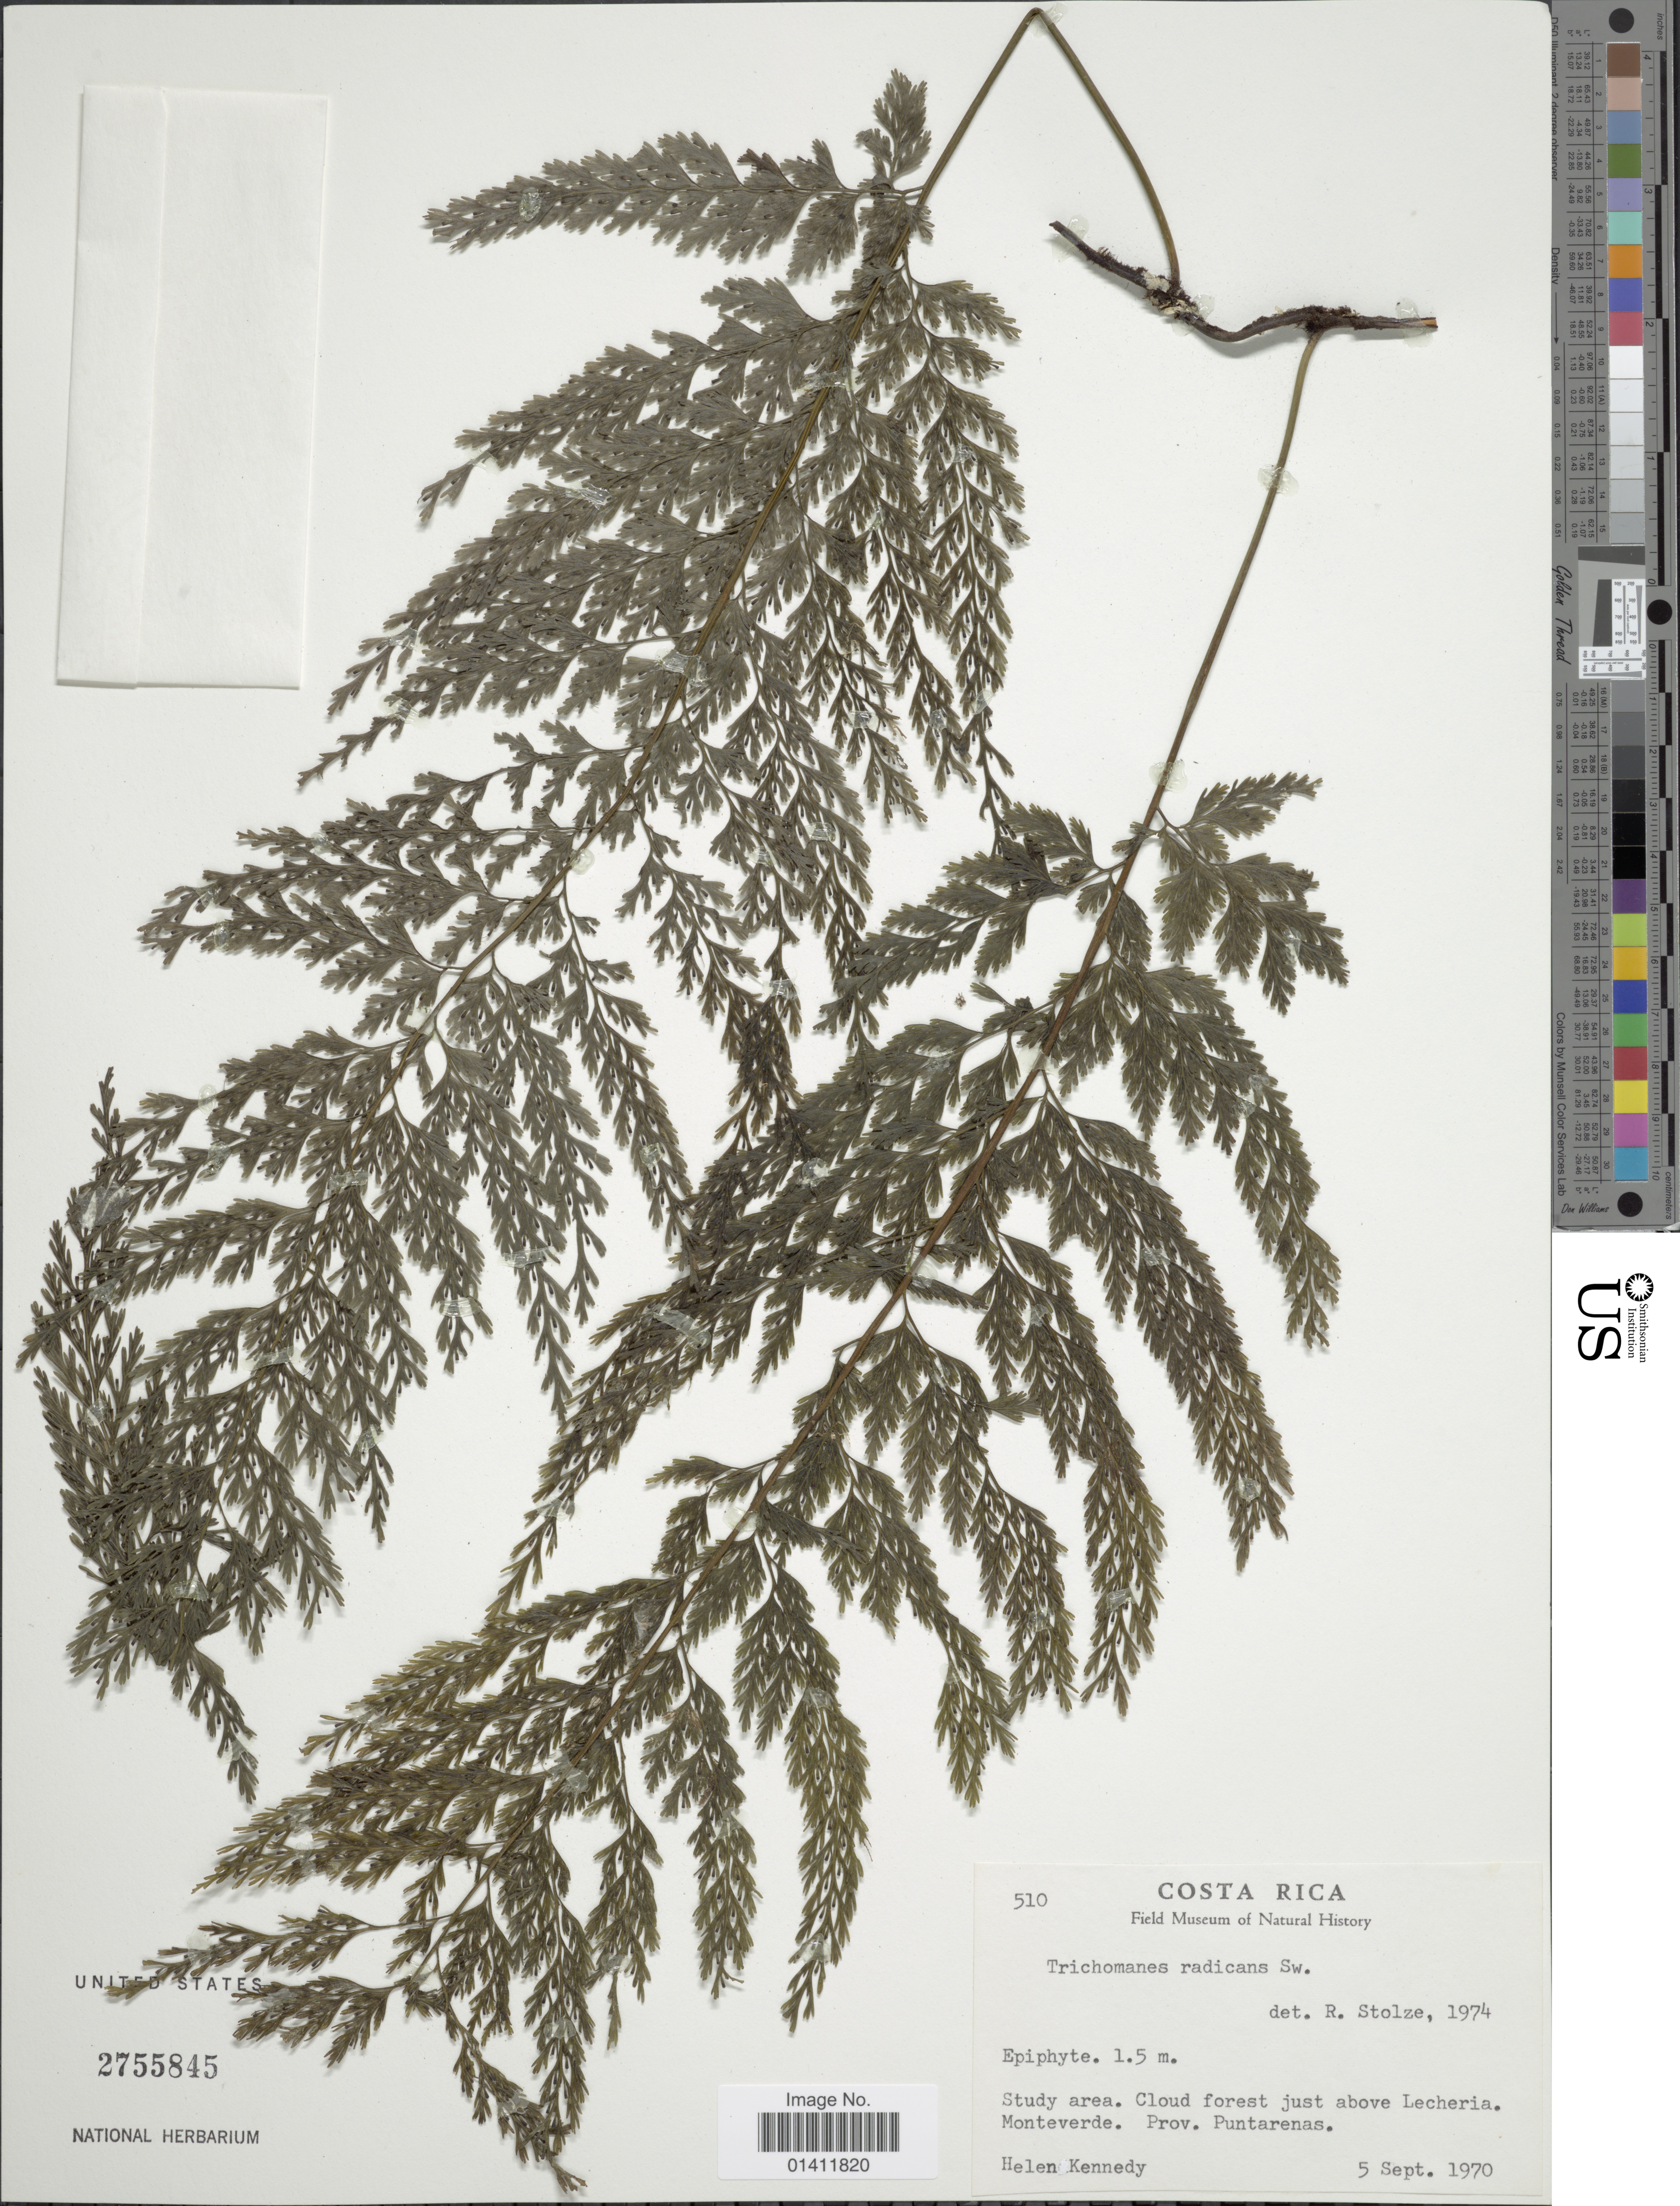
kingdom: Plantae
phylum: Tracheophyta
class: Polypodiopsida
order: Hymenophyllales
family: Hymenophyllaceae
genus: Vandenboschia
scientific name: Vandenboschia radicans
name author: (Sw.) Copel.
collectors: H. Kennedy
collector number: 510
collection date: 1970-09-05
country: Costa Rica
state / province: Puntarenas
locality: Cload forest just above Lecheria Monteverde. Prov. Puntarenas.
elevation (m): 15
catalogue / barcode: US 2755845